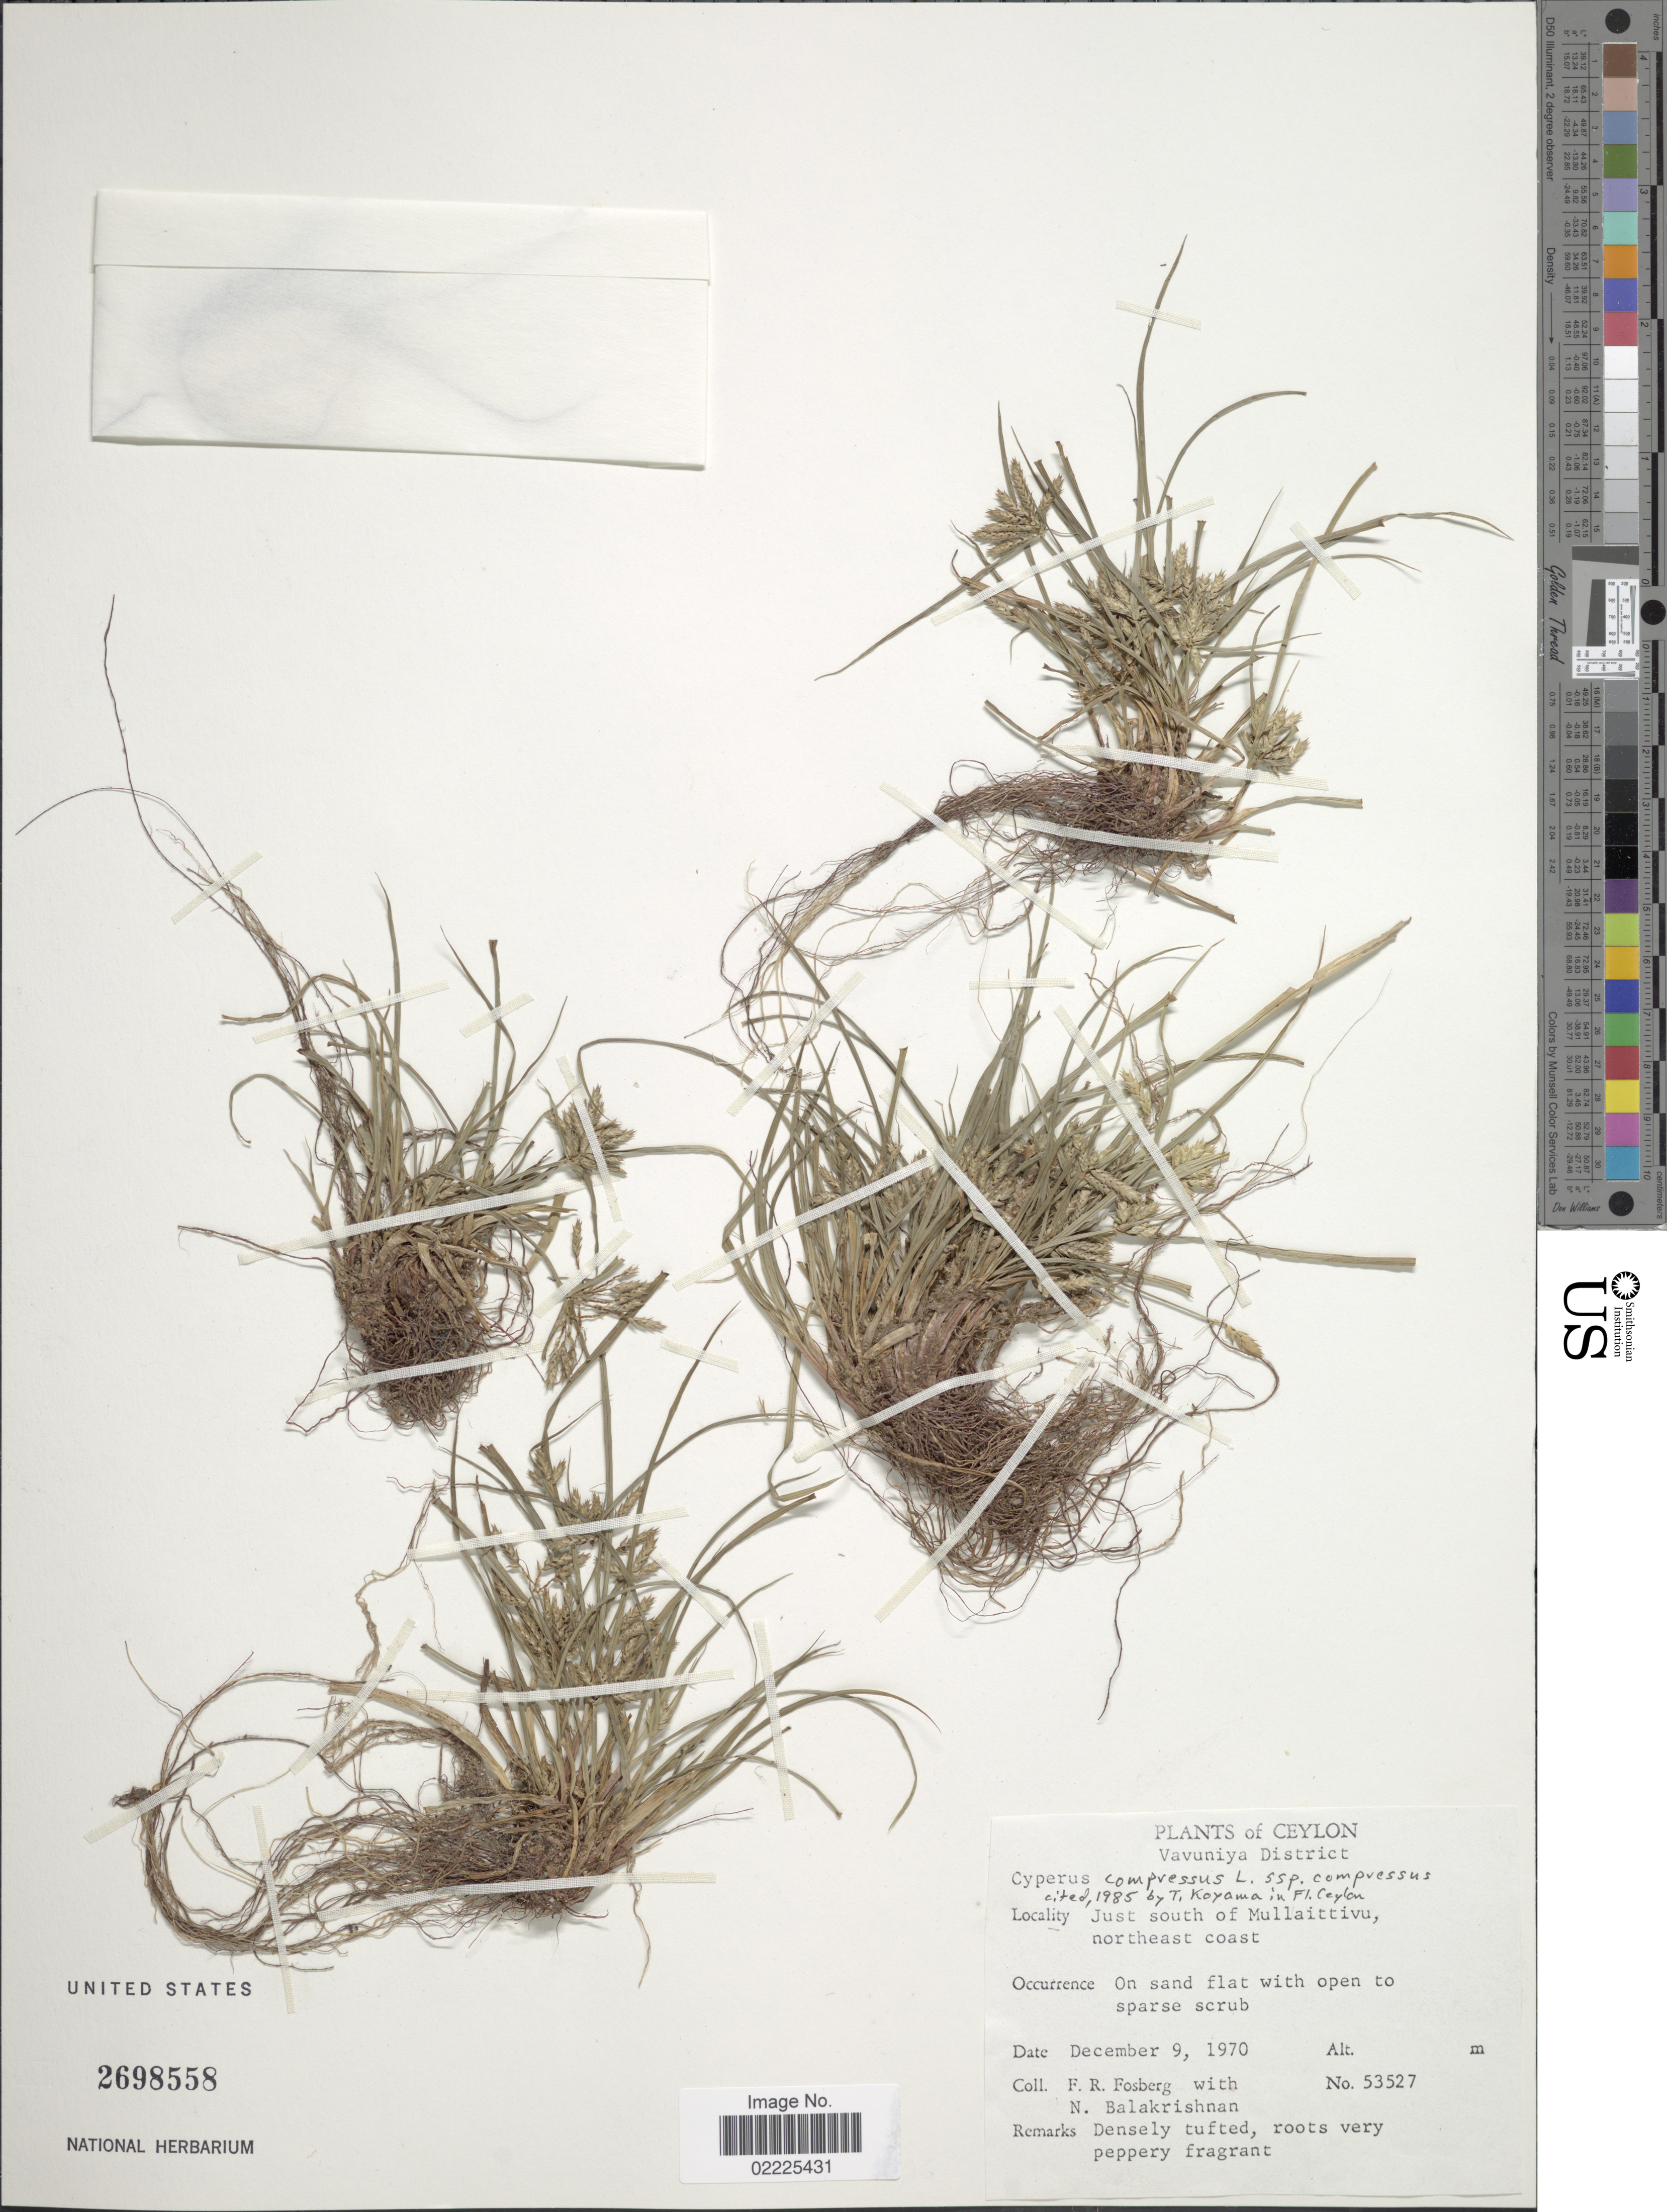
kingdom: Plantae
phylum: Tracheophyta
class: Liliopsida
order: Poales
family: Cyperaceae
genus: Cyperus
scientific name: Cyperus compressus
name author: L.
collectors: F. R. Fosberg & N. Balakrishnan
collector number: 53527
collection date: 1970-12-09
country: Sri Lanka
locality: Ceylon, Vavuniya District, Just south of Mullaittivu, northeast coast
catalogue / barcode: US 2698558